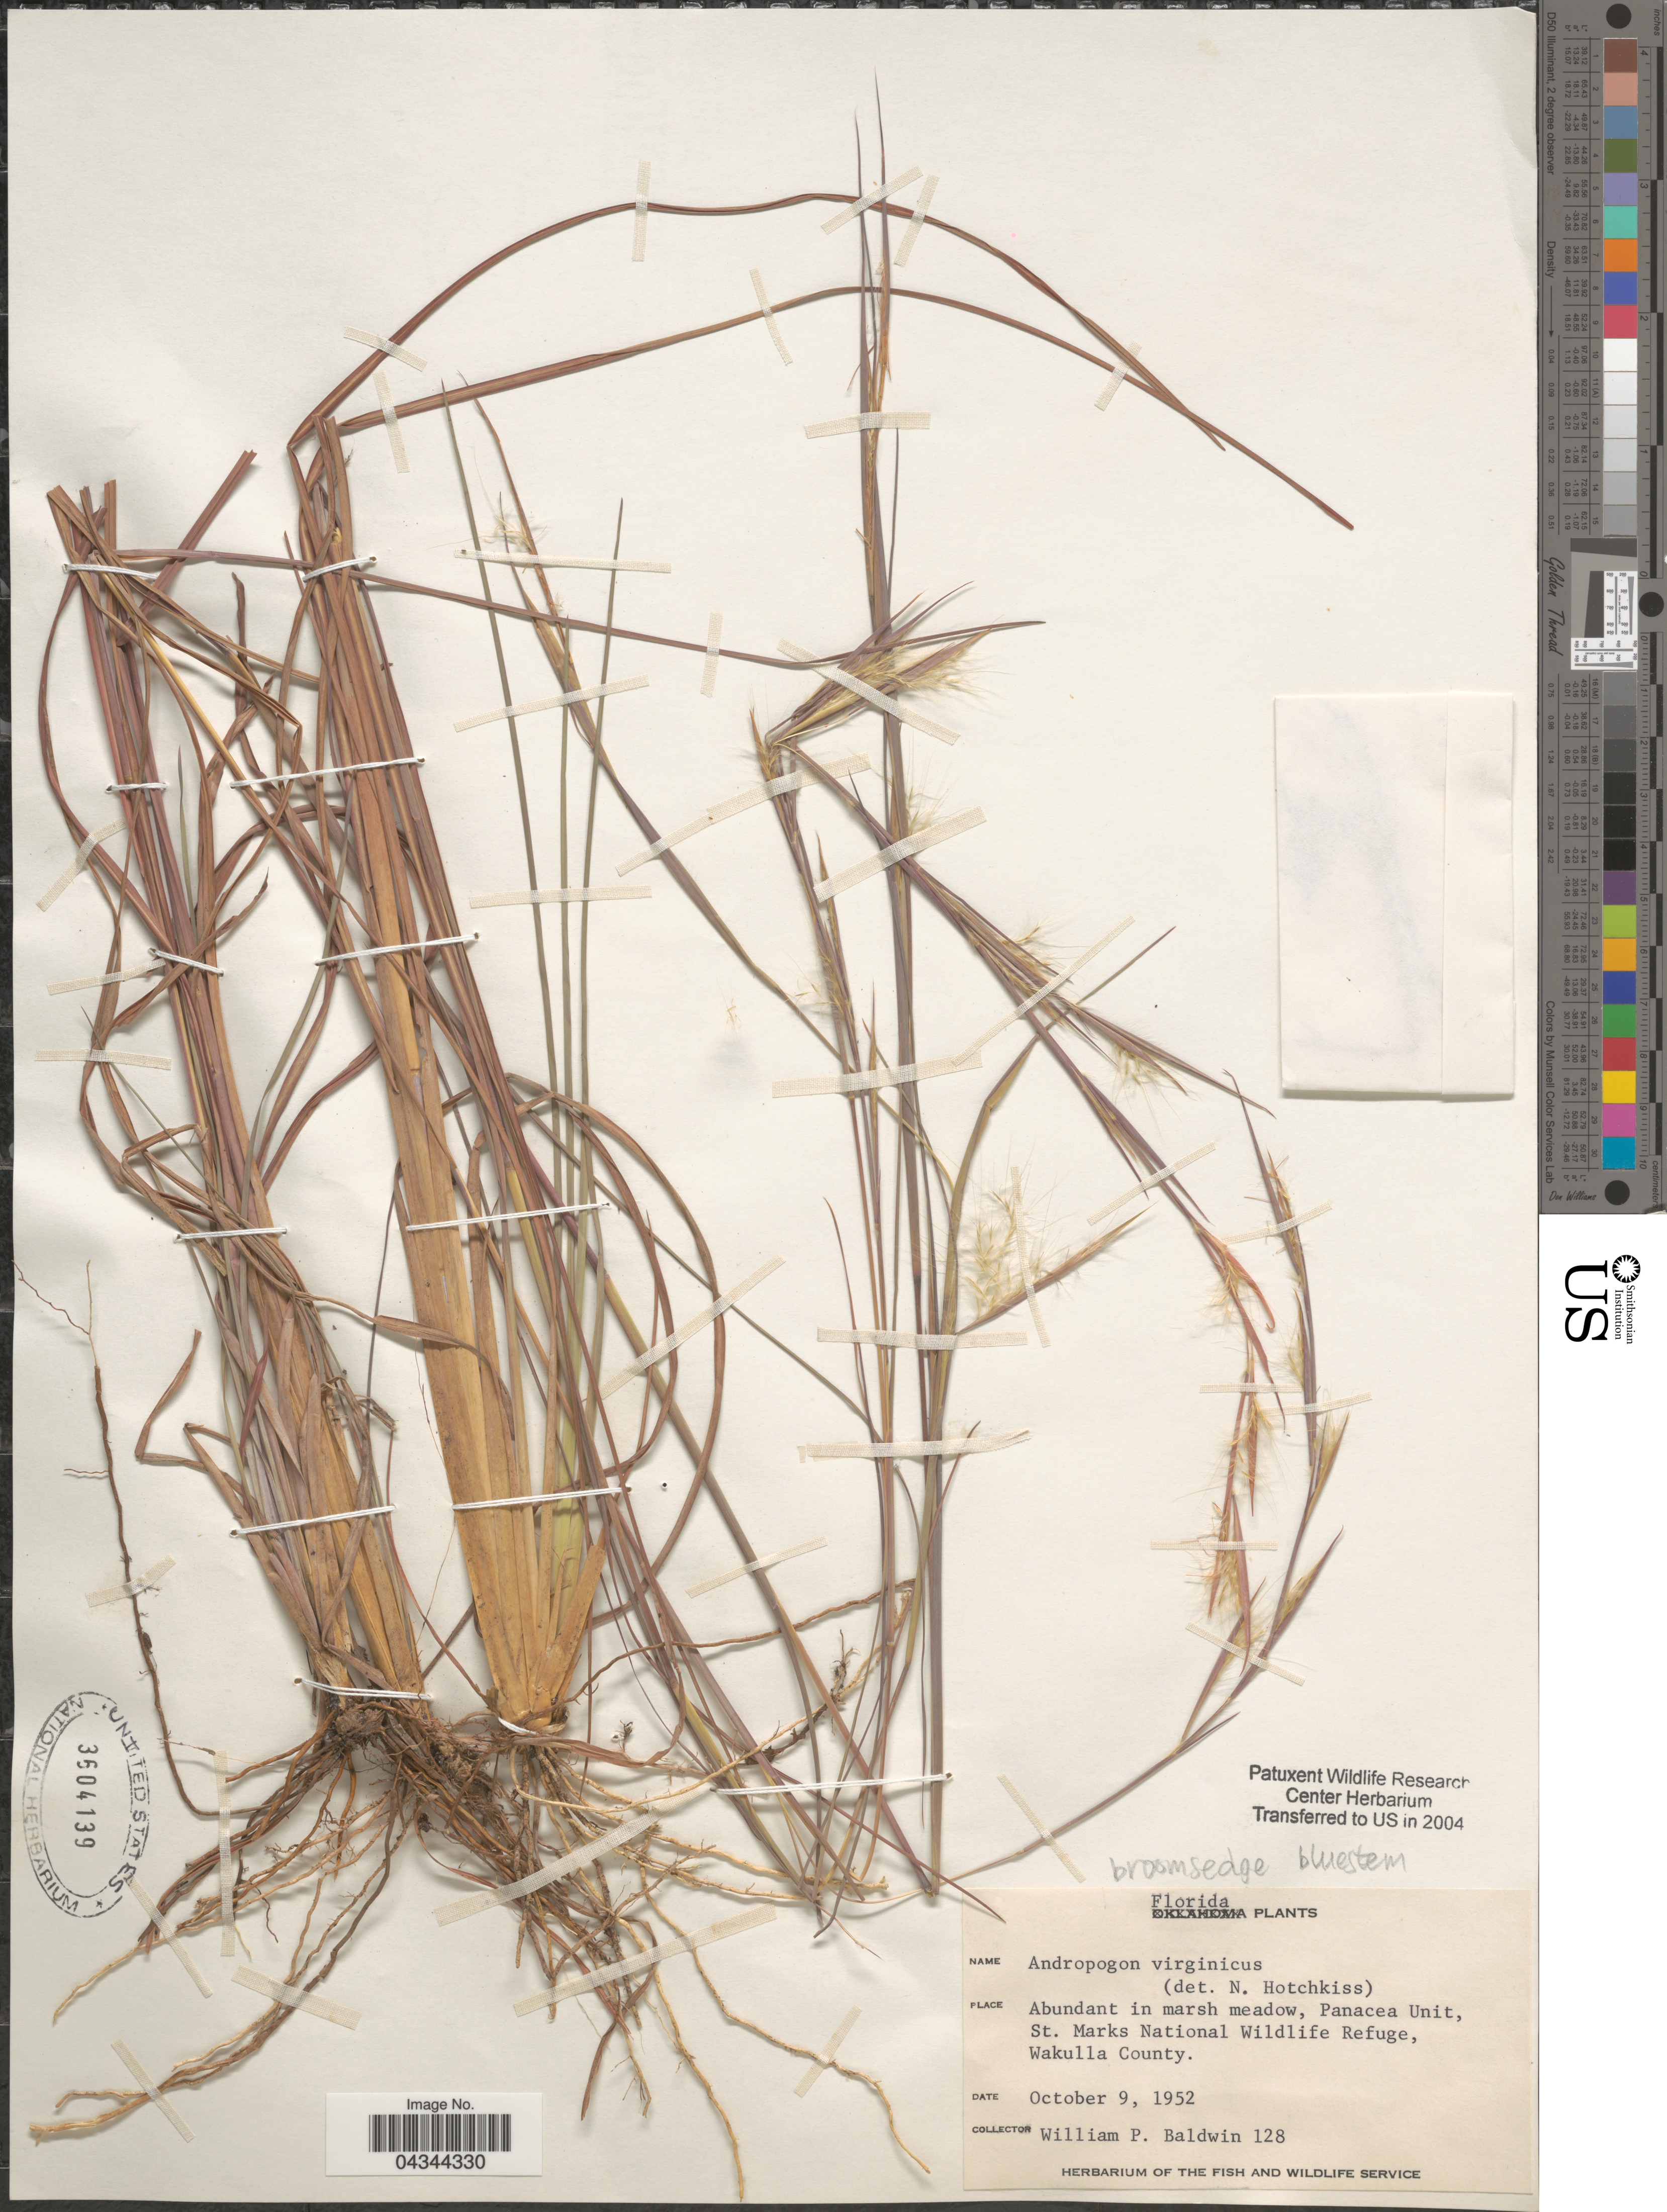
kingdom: Plantae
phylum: Tracheophyta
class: Liliopsida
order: Poales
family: Poaceae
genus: Andropogon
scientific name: Andropogon virginicus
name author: L.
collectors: W. Baldwin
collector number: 128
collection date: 1952-10-09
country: United States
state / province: Florida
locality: Abundant in marsh meadow, Panacea Unit, St. Marks National Wildlife Refuge, Wakulla County.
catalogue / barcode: US 3604139